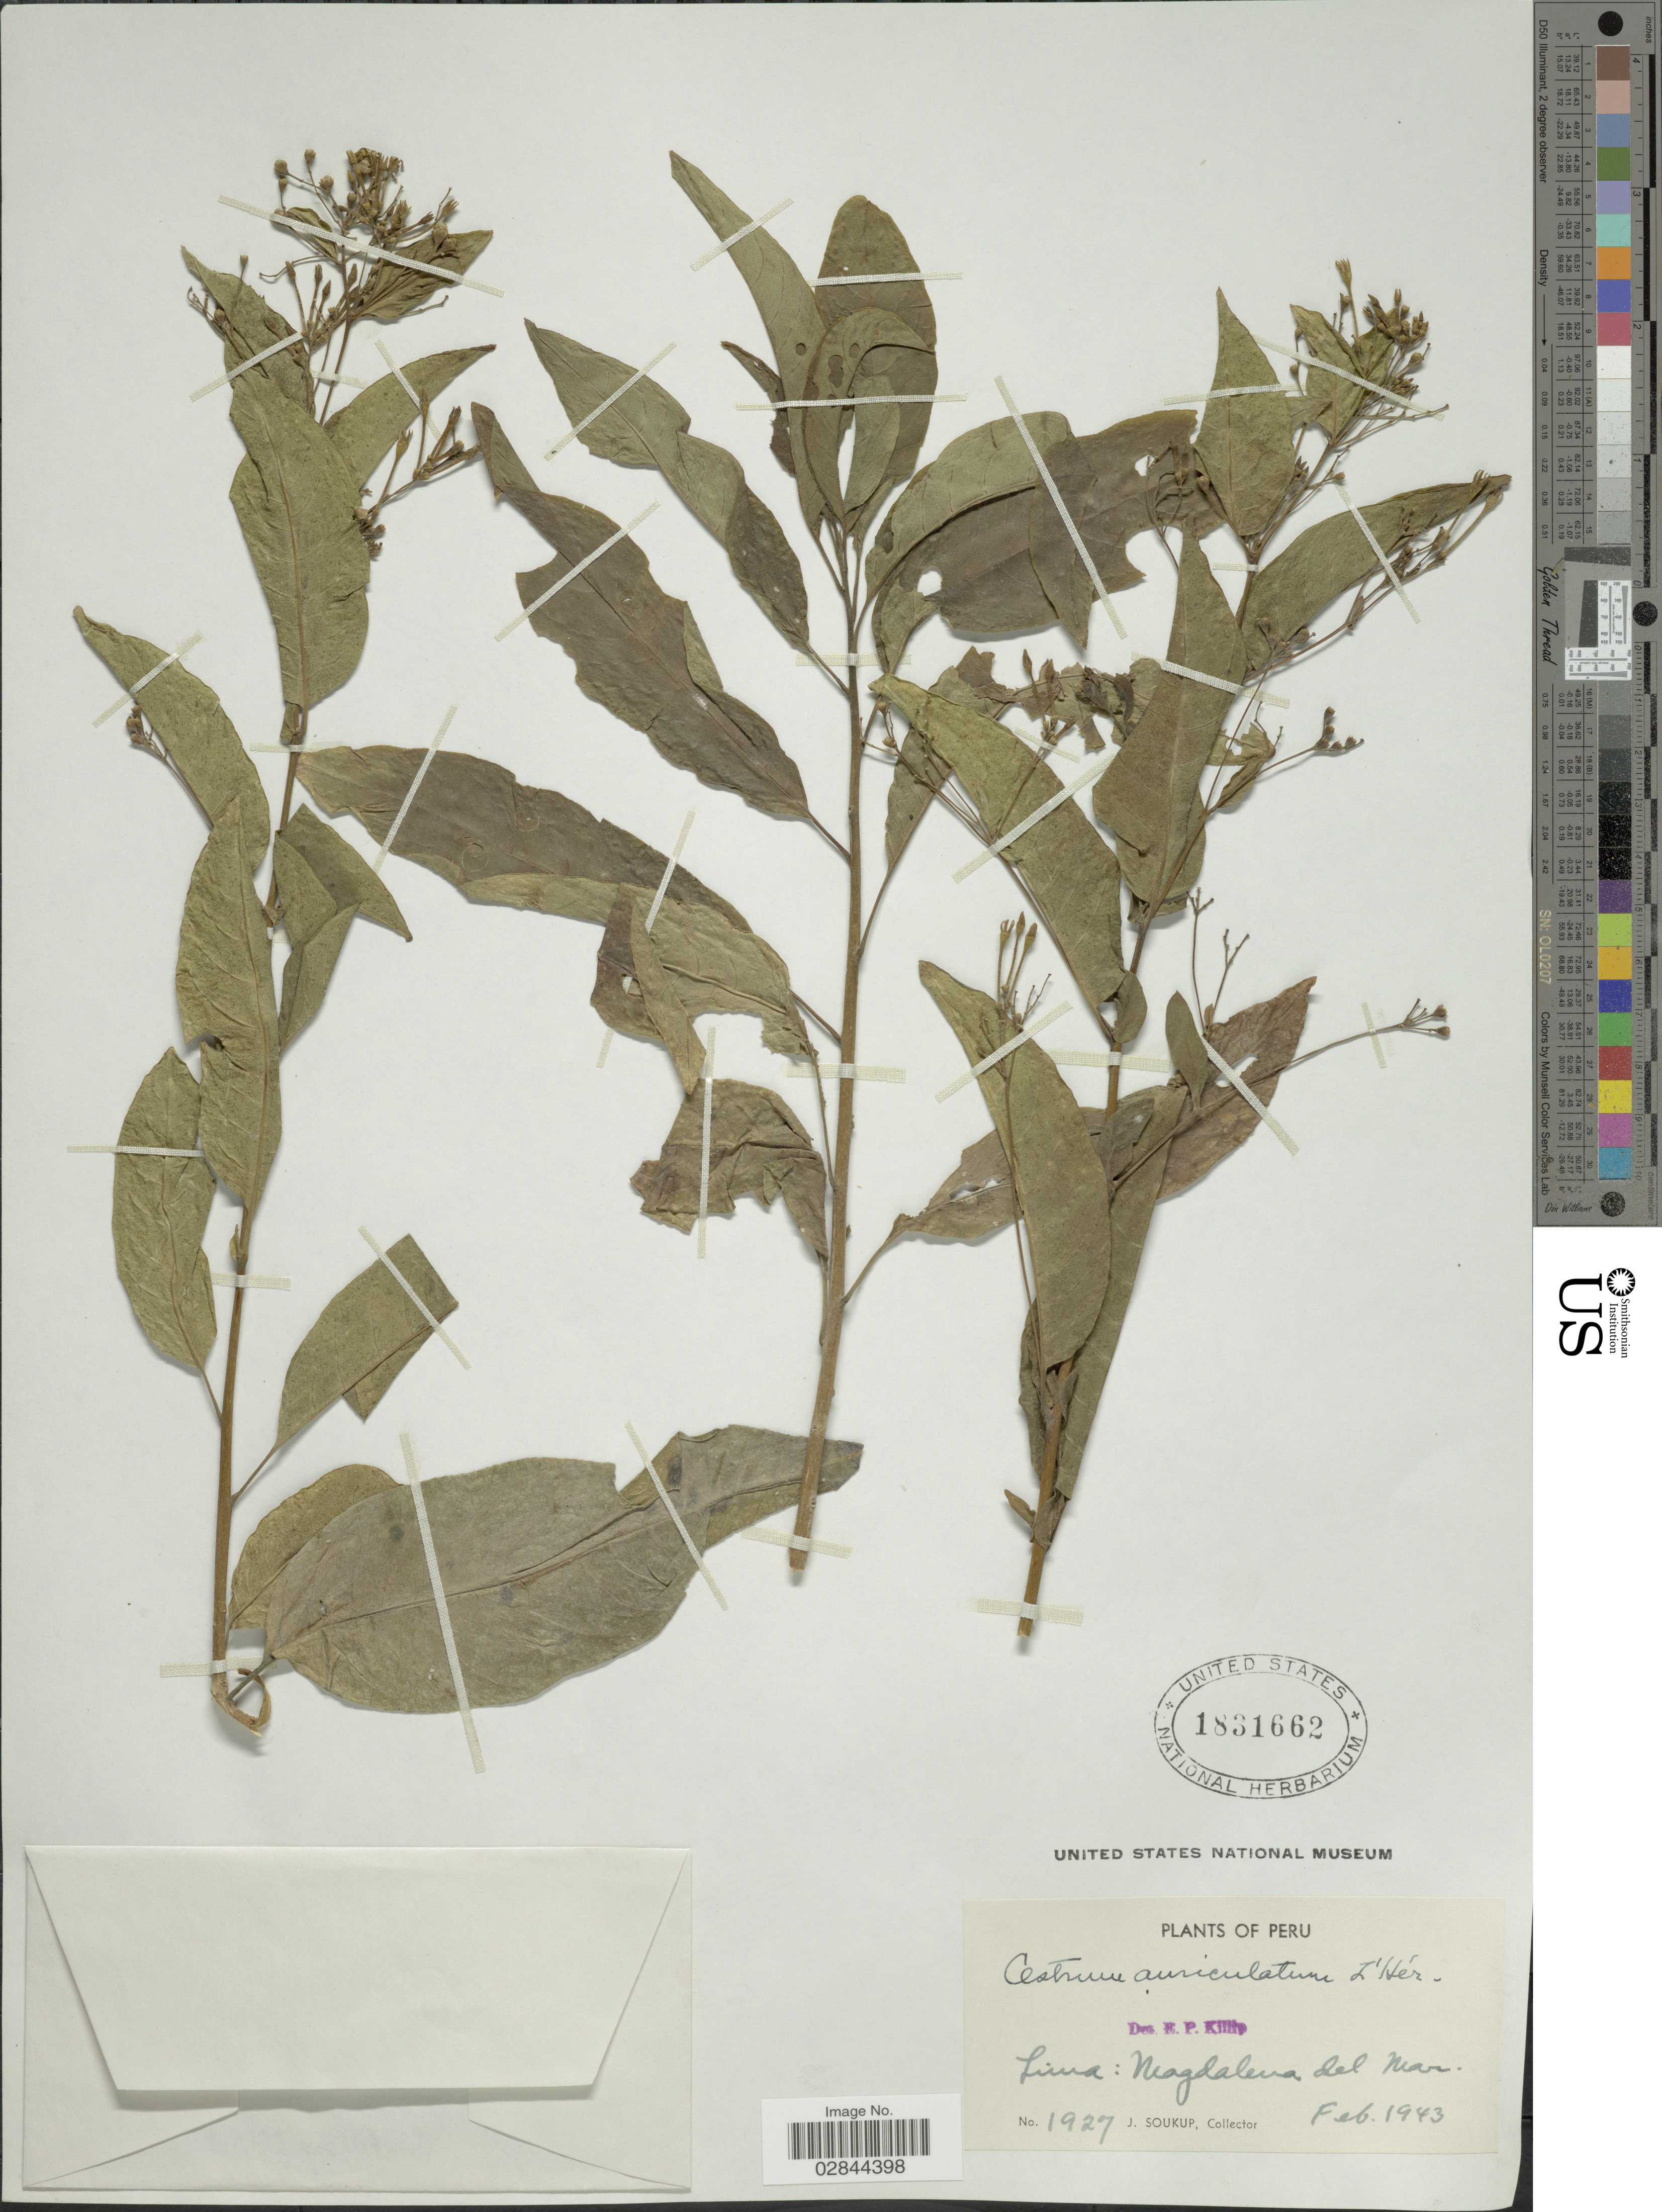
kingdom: Plantae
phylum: Tracheophyta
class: Magnoliopsida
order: Solanales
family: Solanaceae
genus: Cestrum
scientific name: Cestrum auriculatum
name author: L'Hér.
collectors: J. Soukup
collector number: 1927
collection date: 1943-02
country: Peru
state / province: Lima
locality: Magdalena del Mar.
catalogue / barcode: US 1831662